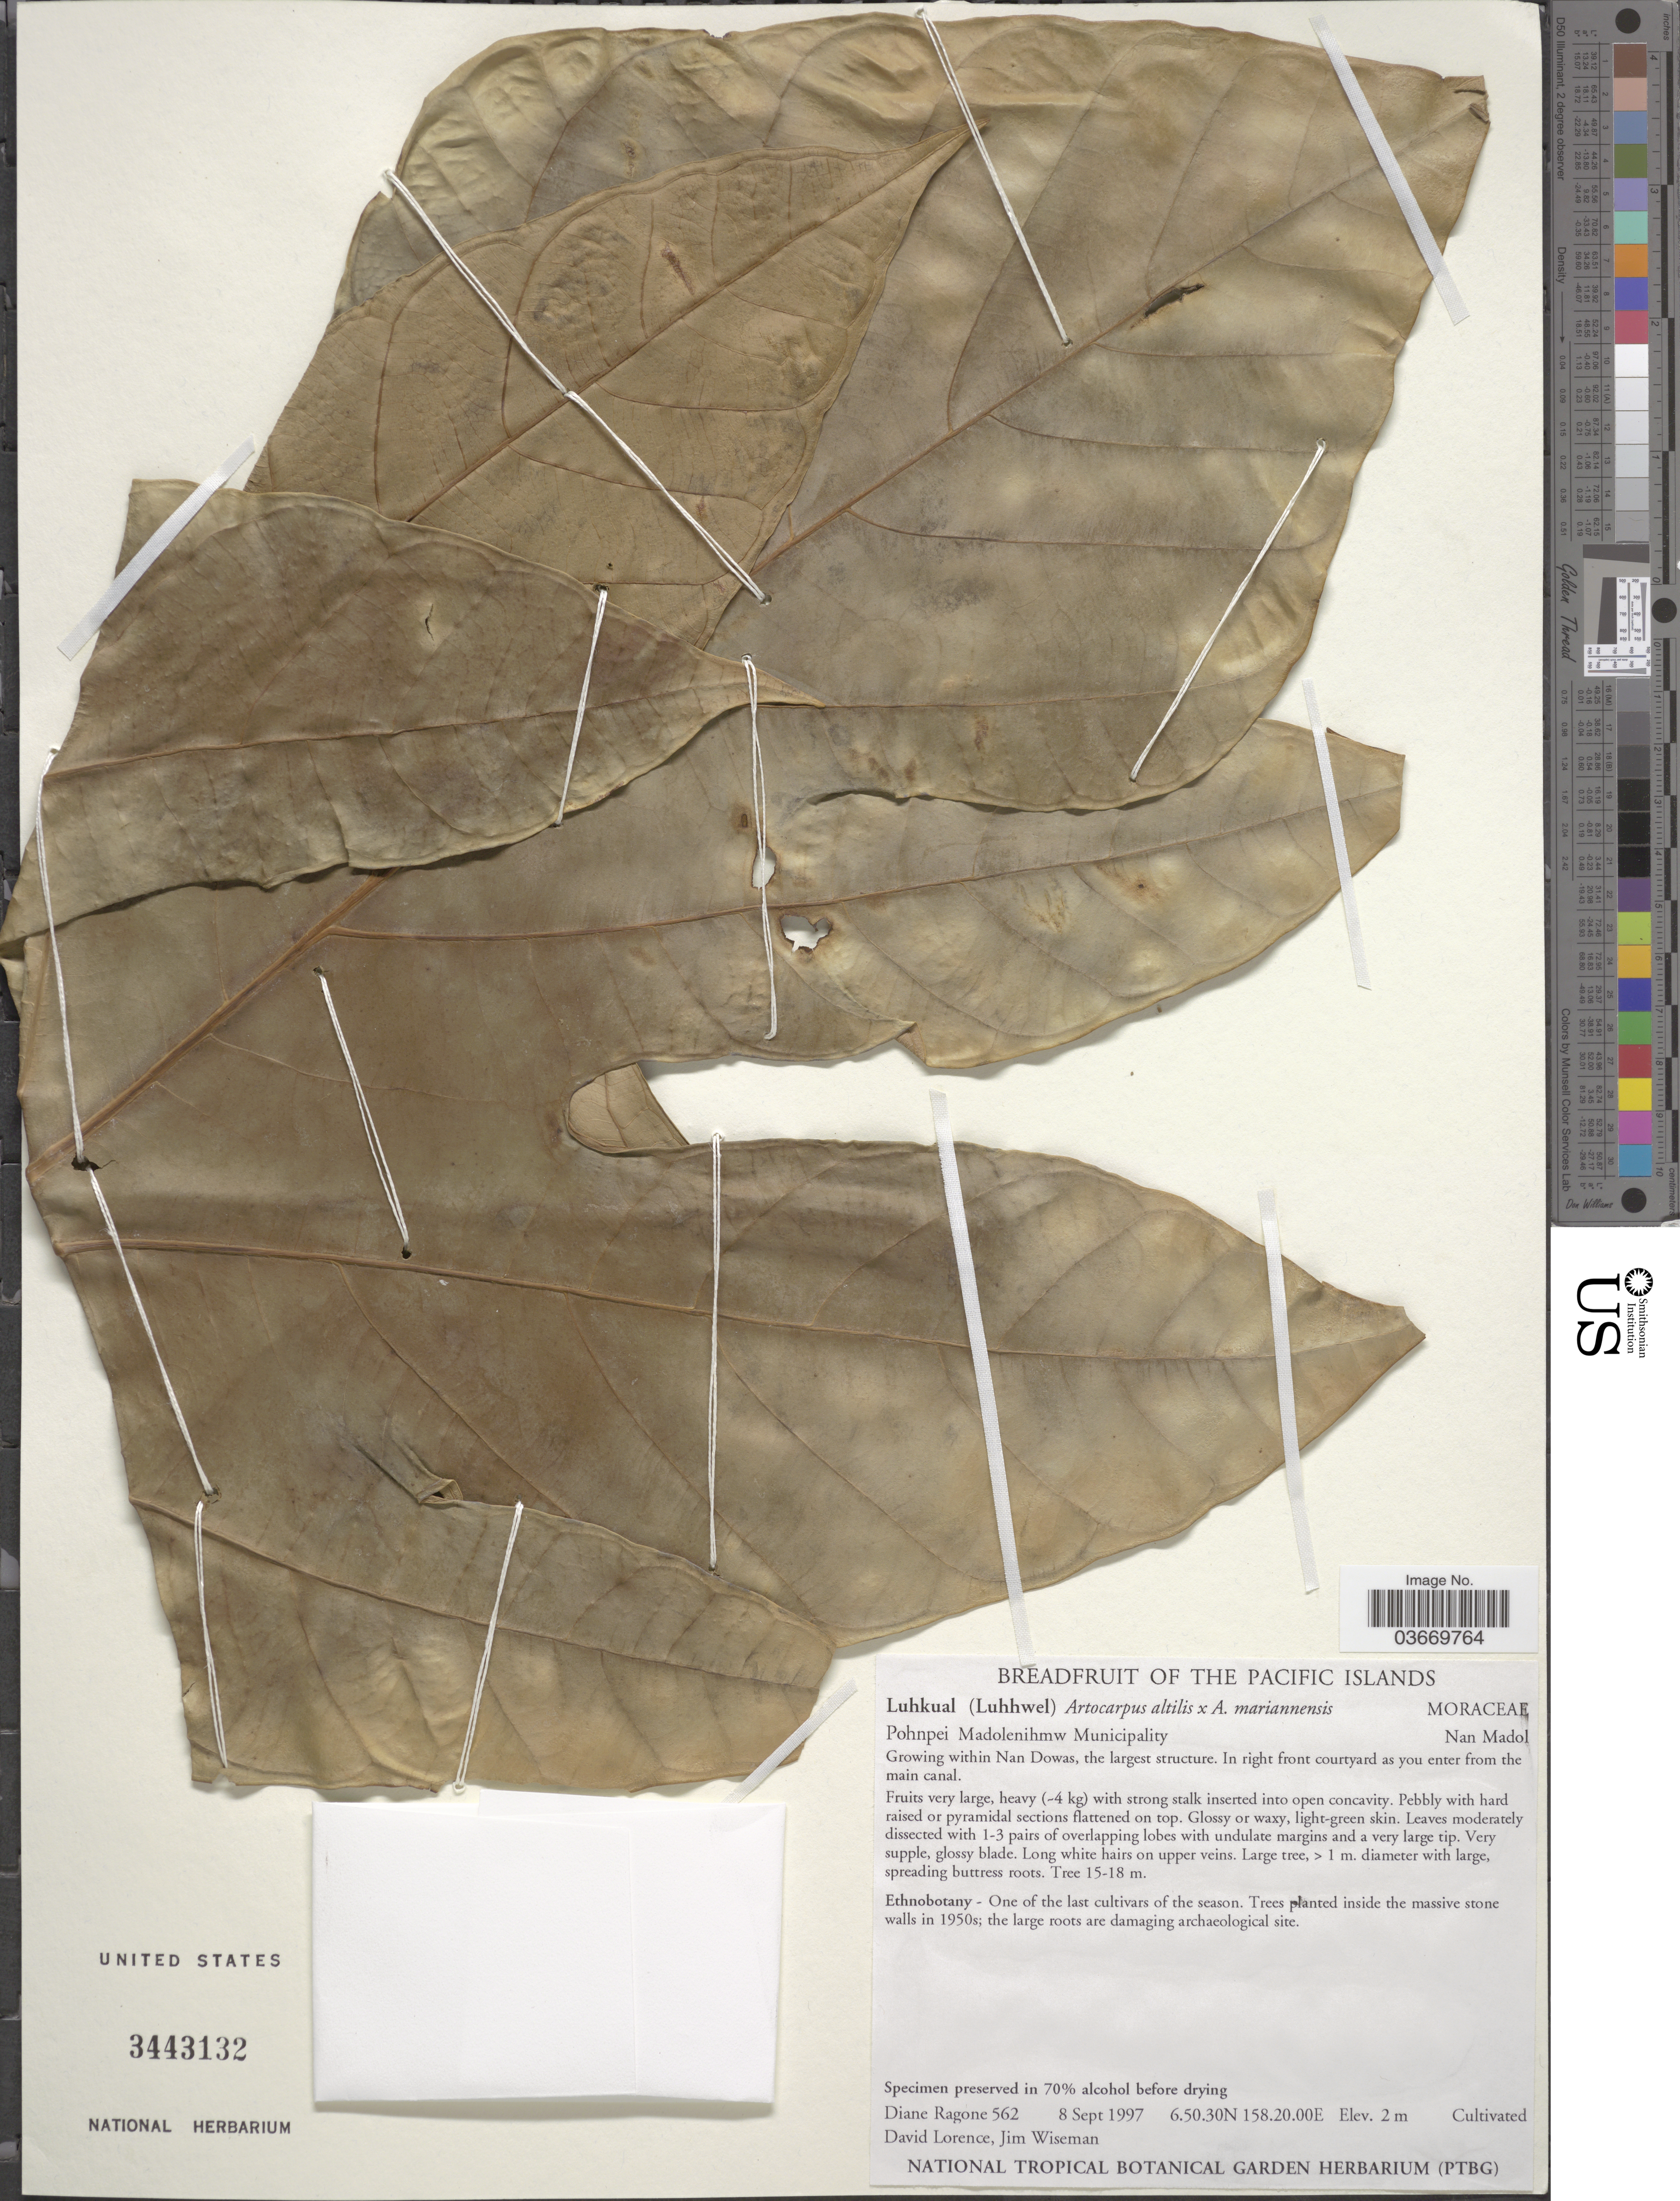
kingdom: Plantae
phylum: Tracheophyta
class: Magnoliopsida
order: Rosales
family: Moraceae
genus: Artocarpus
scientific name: Artocarpus altilis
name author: (Parkinson) Fosberg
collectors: D. Ragone, D. Lorence & J. Wiseman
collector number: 562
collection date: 1997-09-08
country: Micronesia, Federated States of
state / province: Pohnpei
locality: Madolenihmw Municipality. Nan Madol. Within Nan Dowas, the largest structure. In right front courtyard as you enter from the main canal.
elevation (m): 2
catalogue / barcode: US 3443132